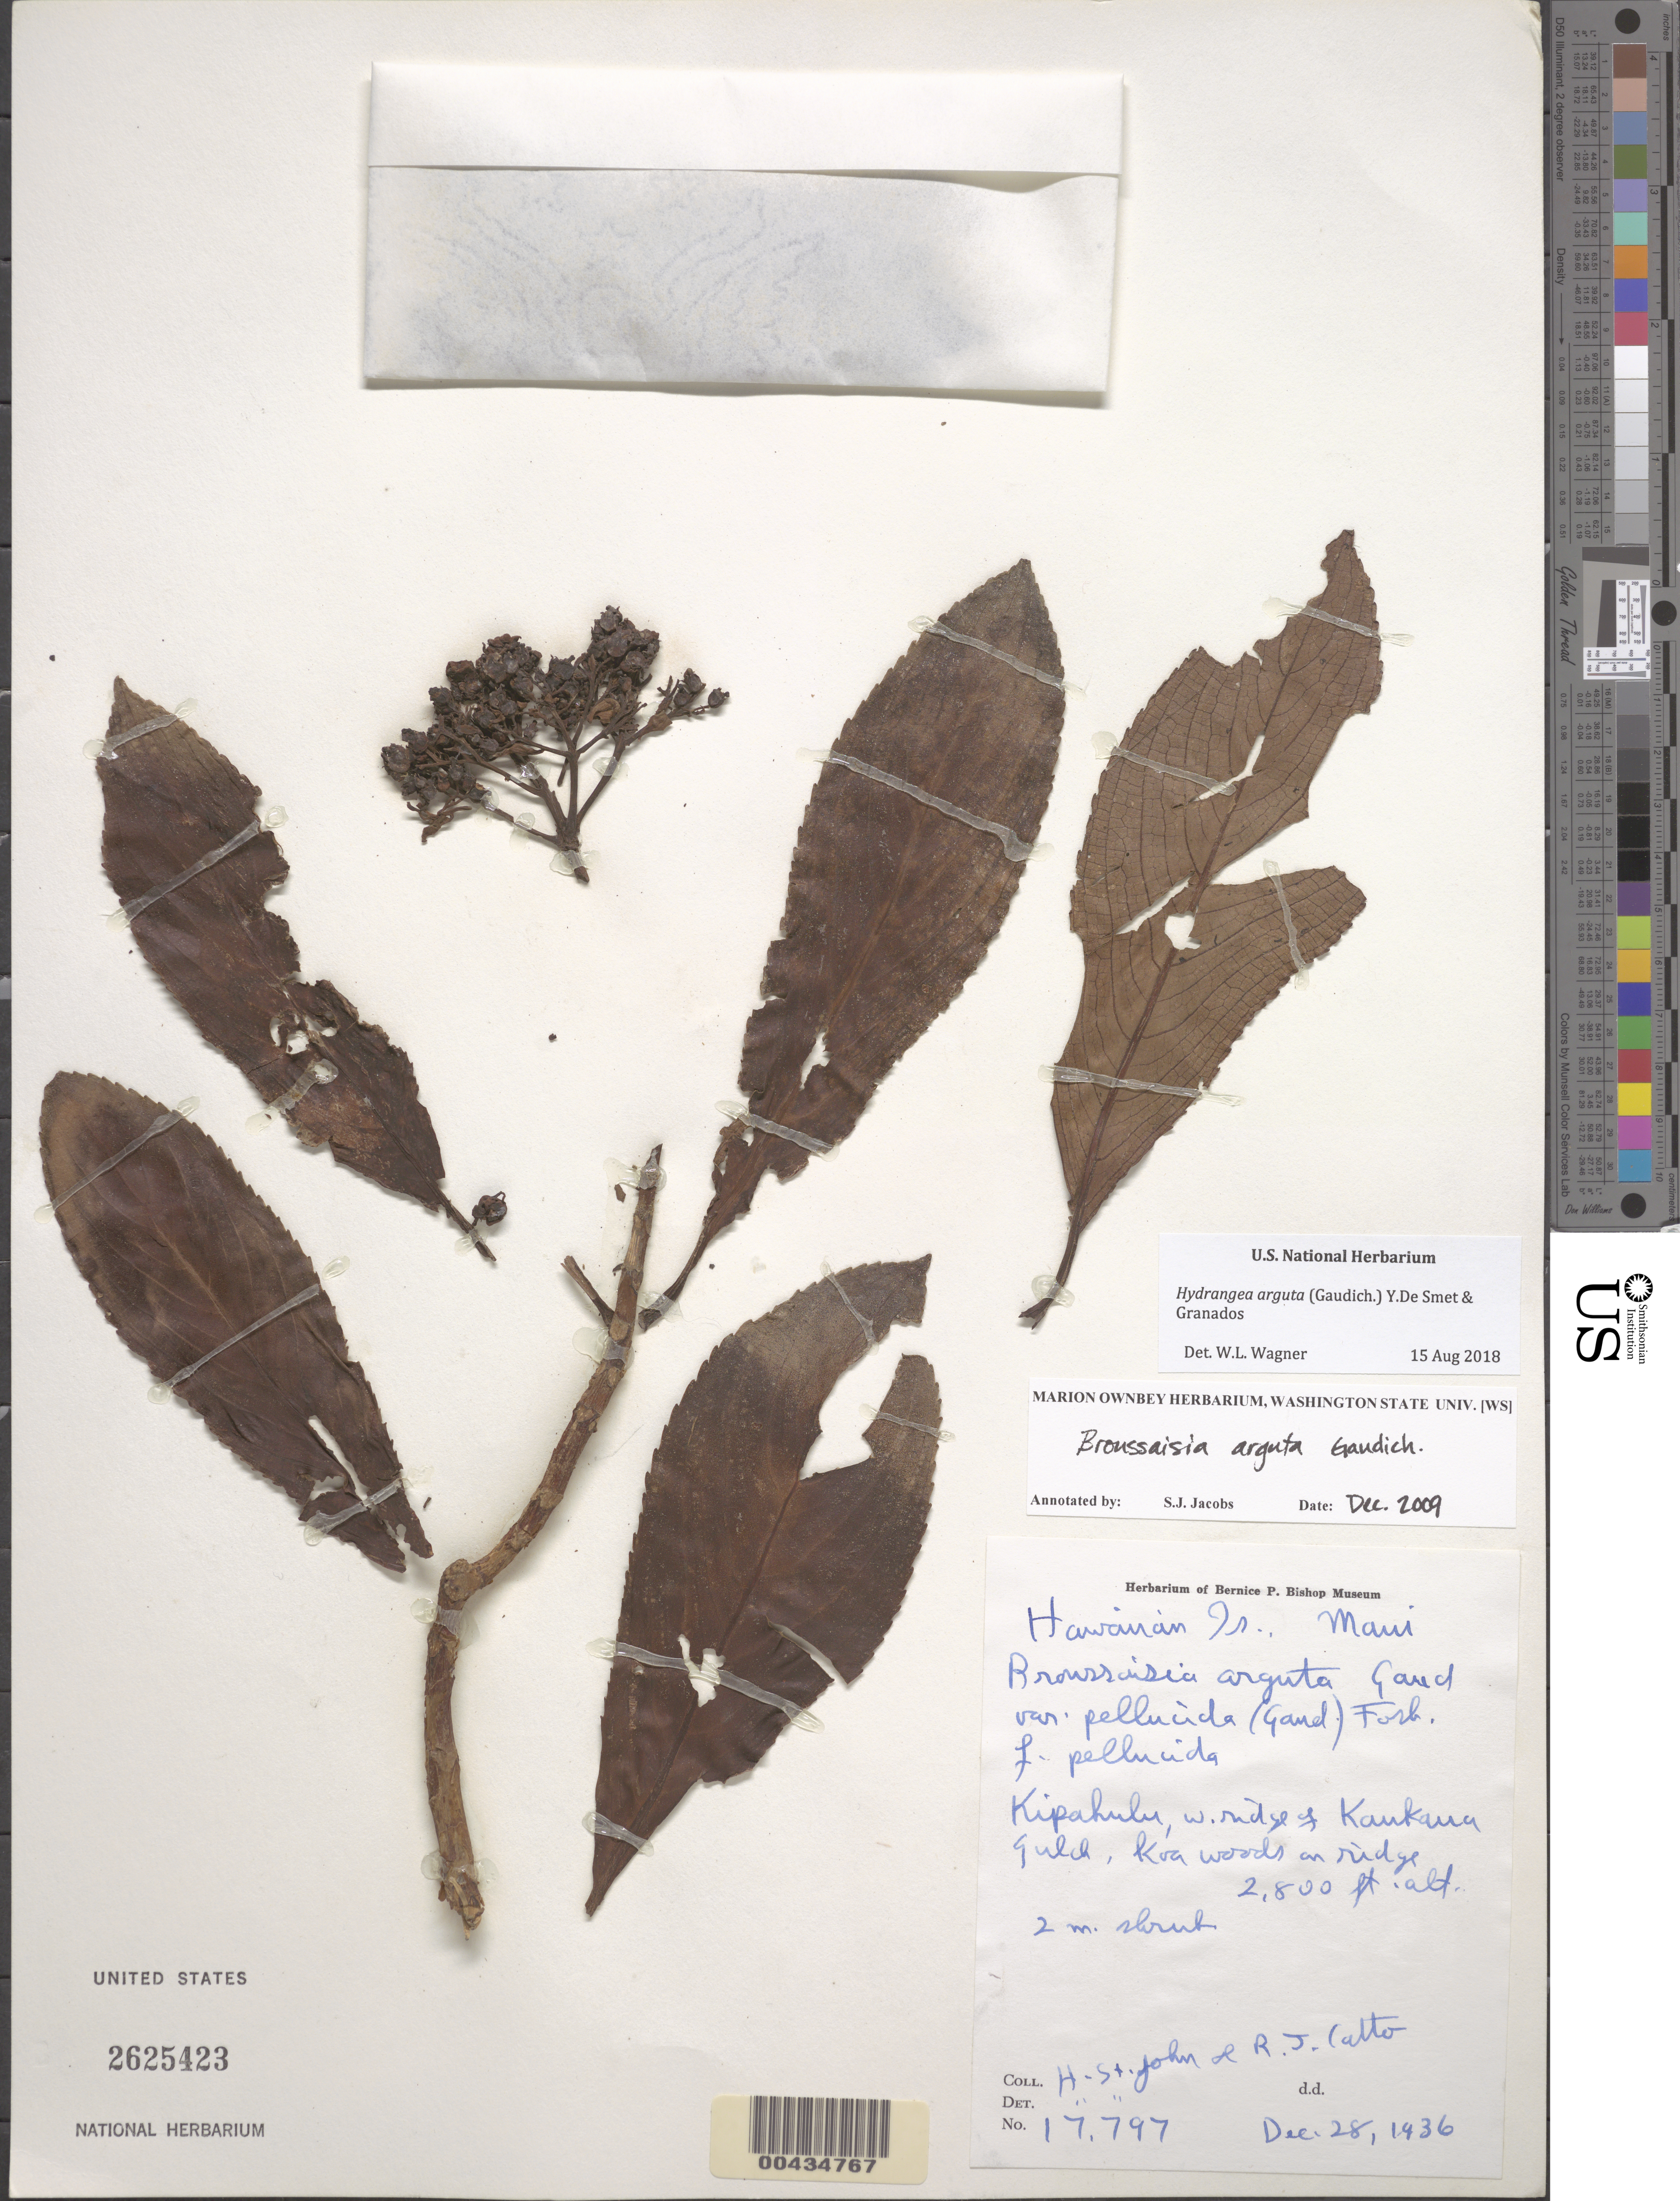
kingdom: Plantae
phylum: Tracheophyta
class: Magnoliopsida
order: Cornales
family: Hydrangeaceae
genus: Hydrangea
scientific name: Hydrangea arguta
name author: (Gaudich.) Y. De Smet & C. Granados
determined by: Wagner, W. L., (BOT), Smithsonian Institution - National Museum of Natural History (UNITED STATES)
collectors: H. St. John & R. Catto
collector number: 17797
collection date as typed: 28 Dec 1936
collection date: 1936-12-28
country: United States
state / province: Hawaii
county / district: Maui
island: Maui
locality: Kipahulu, west ridge of Kaukana Gulch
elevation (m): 853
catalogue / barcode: US 2625423